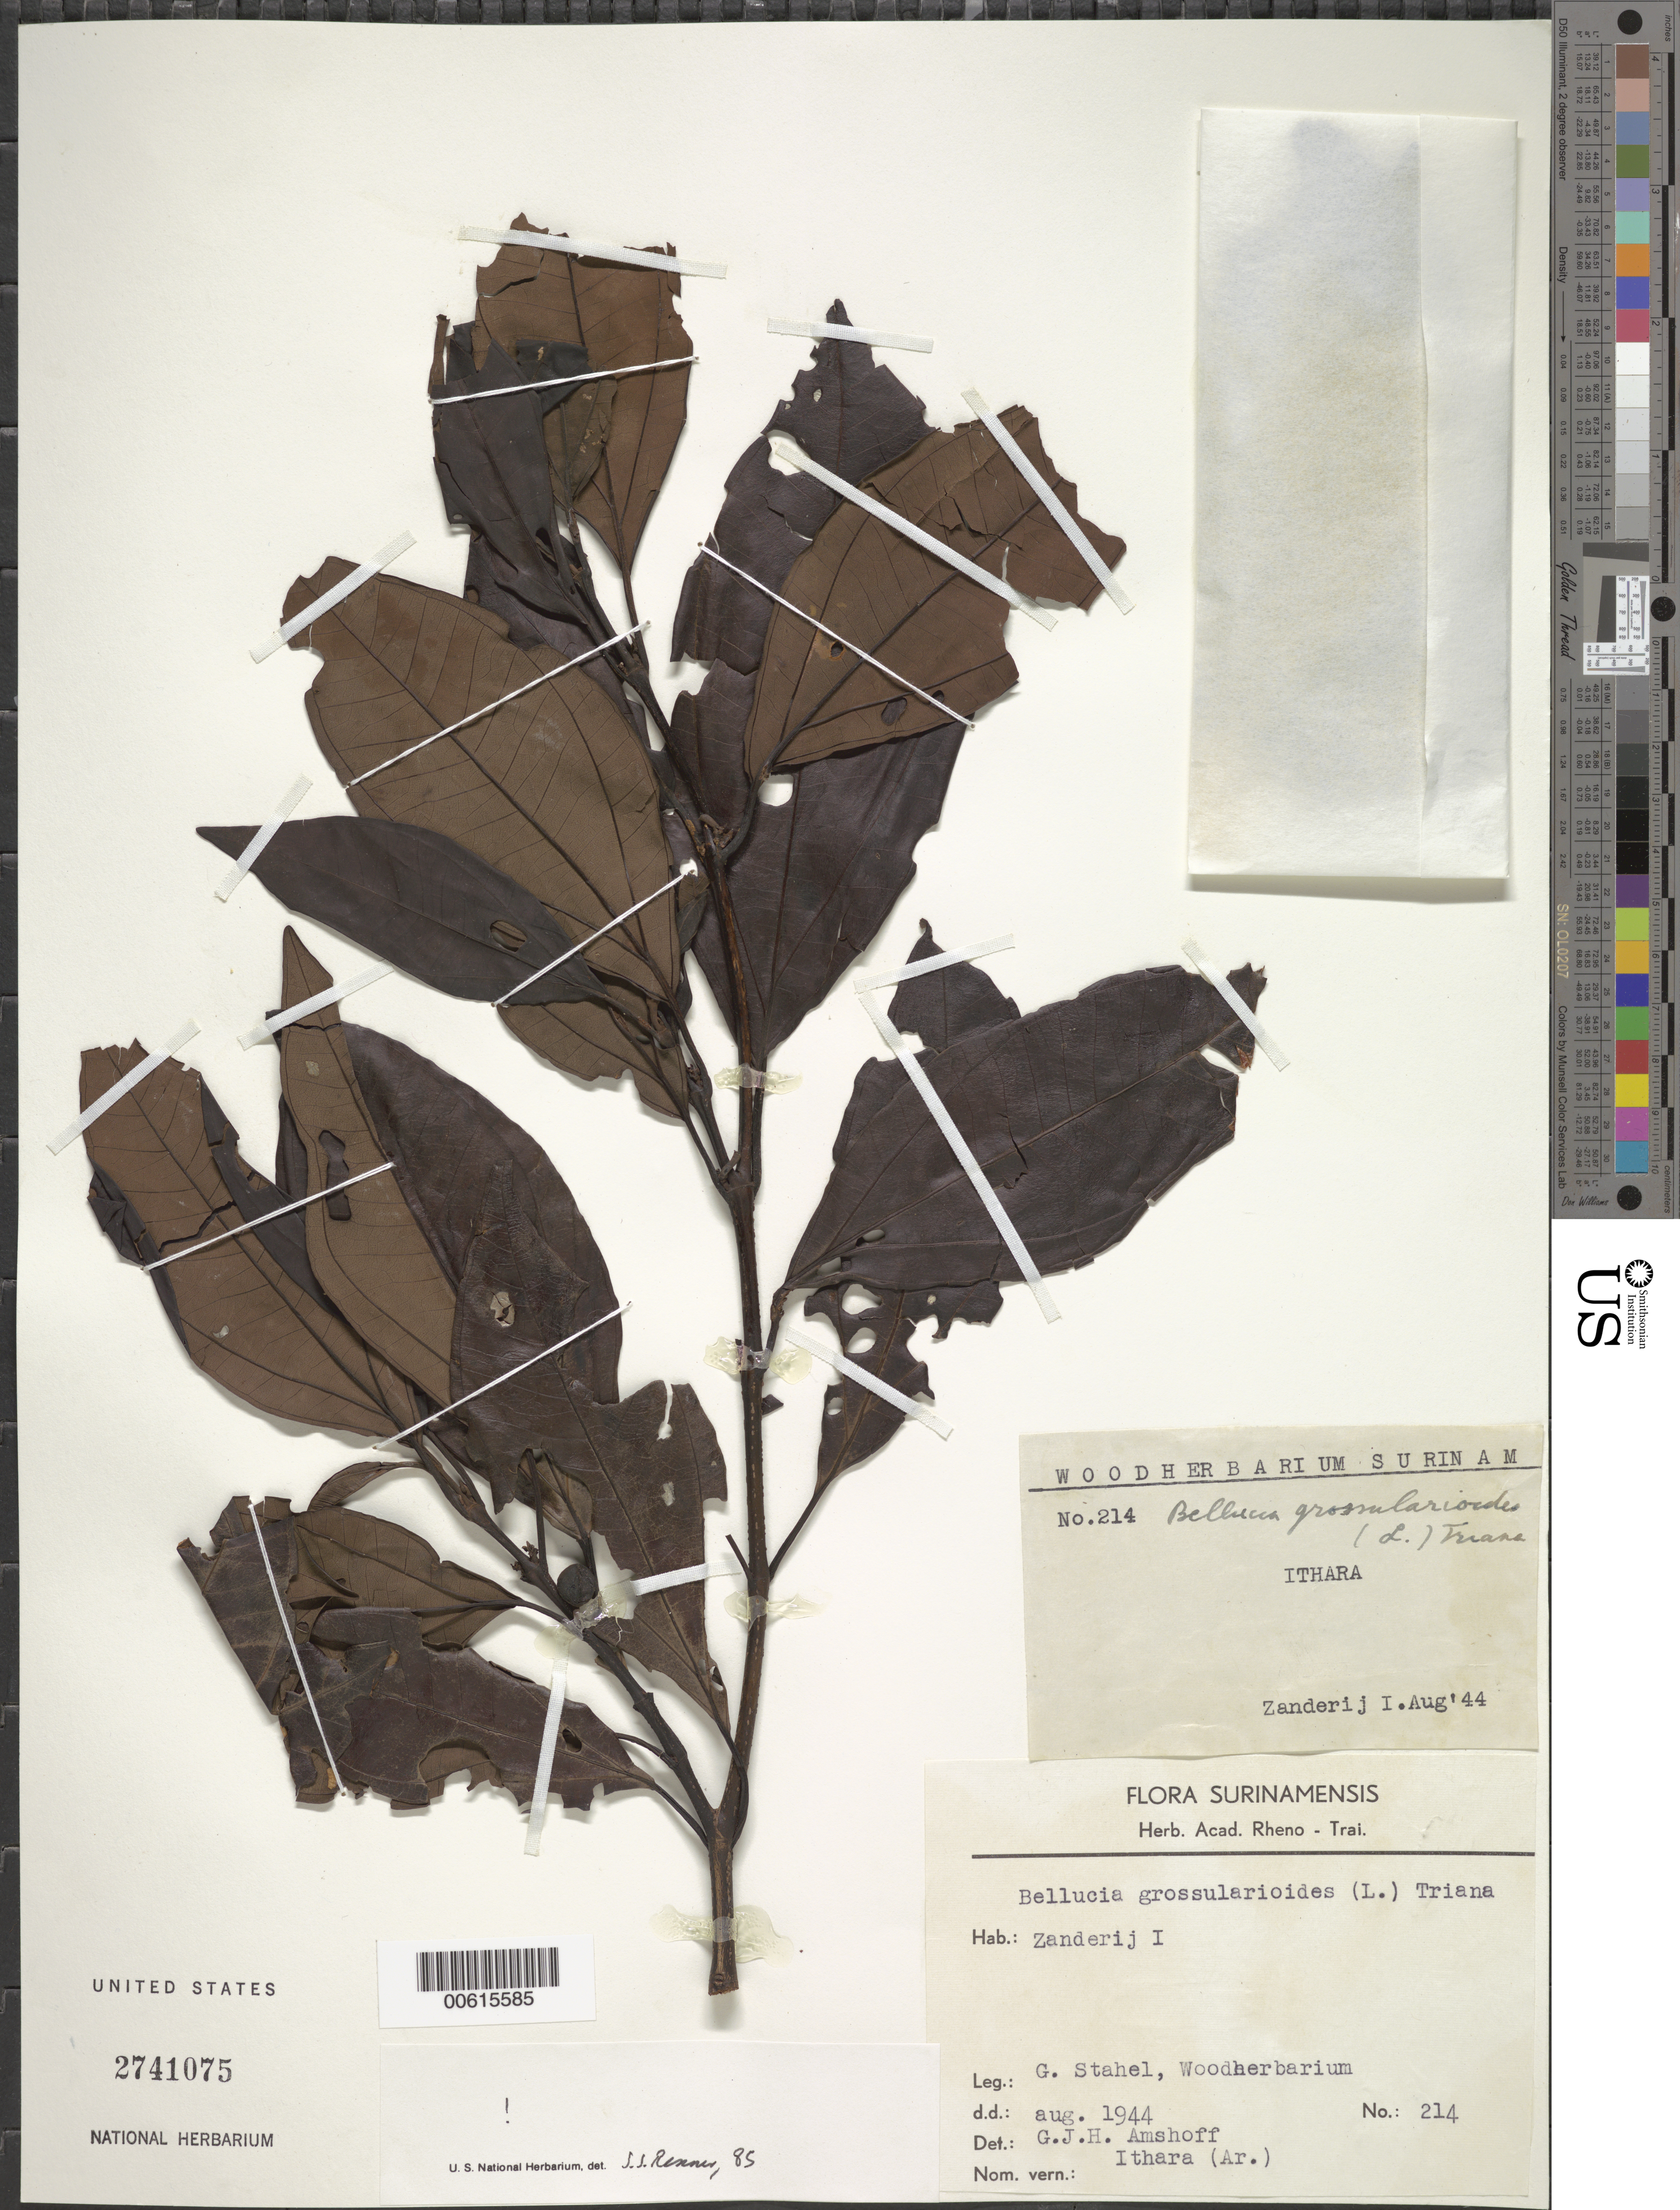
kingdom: Plantae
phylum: Tracheophyta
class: Magnoliopsida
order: Myrtales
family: Melastomataceae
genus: Bellucia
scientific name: Bellucia grossularioides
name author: (L.) Triana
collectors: G. Stahel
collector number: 214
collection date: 1944-08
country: Suriname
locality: Zanderij I.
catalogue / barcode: US 2741075